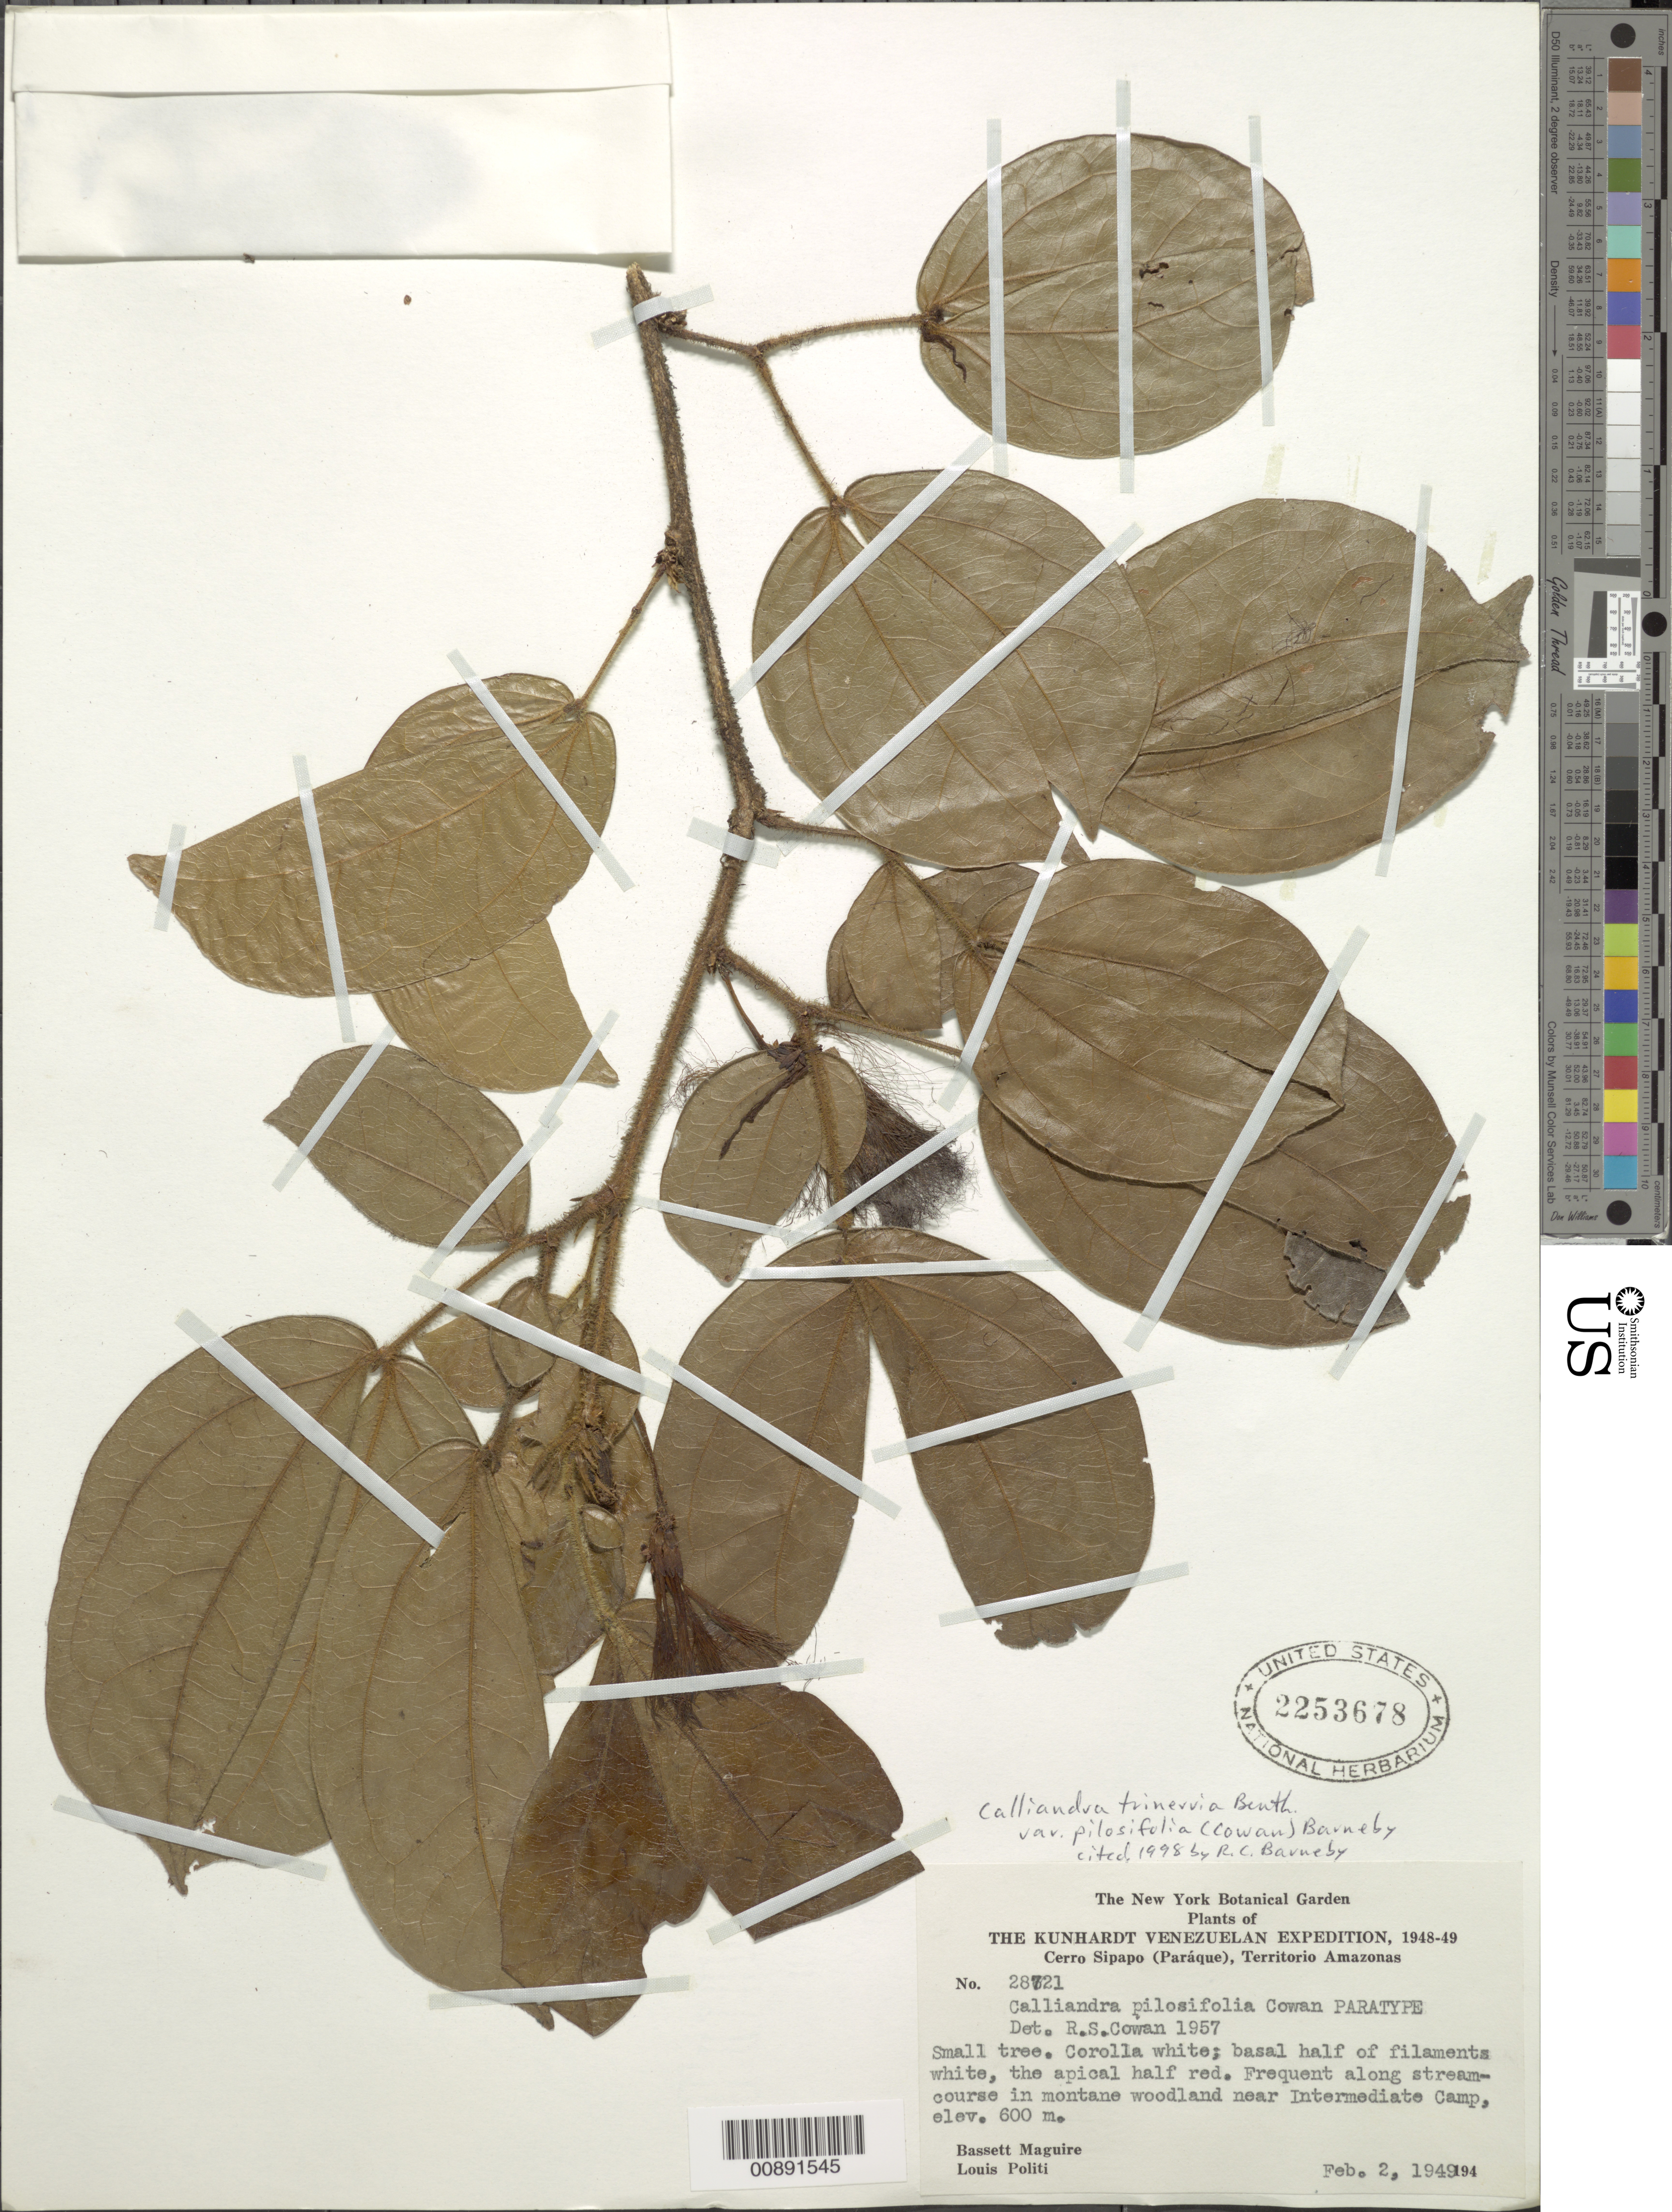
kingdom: Plantae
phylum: Tracheophyta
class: Magnoliopsida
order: Fabales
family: Fabaceae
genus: Calliandra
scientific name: Calliandra trinervia var. pilosifolia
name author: (R.S. Cowan) Barneby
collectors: B. Maguire & L. Politi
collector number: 28721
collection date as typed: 2-Feb-49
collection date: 1949-02-02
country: Venezuela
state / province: Amazonas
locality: Cerro Sipapo (Paraque), near Intermediate Camp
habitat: Along stream-course in montane woodland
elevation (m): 600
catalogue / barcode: US 2253678